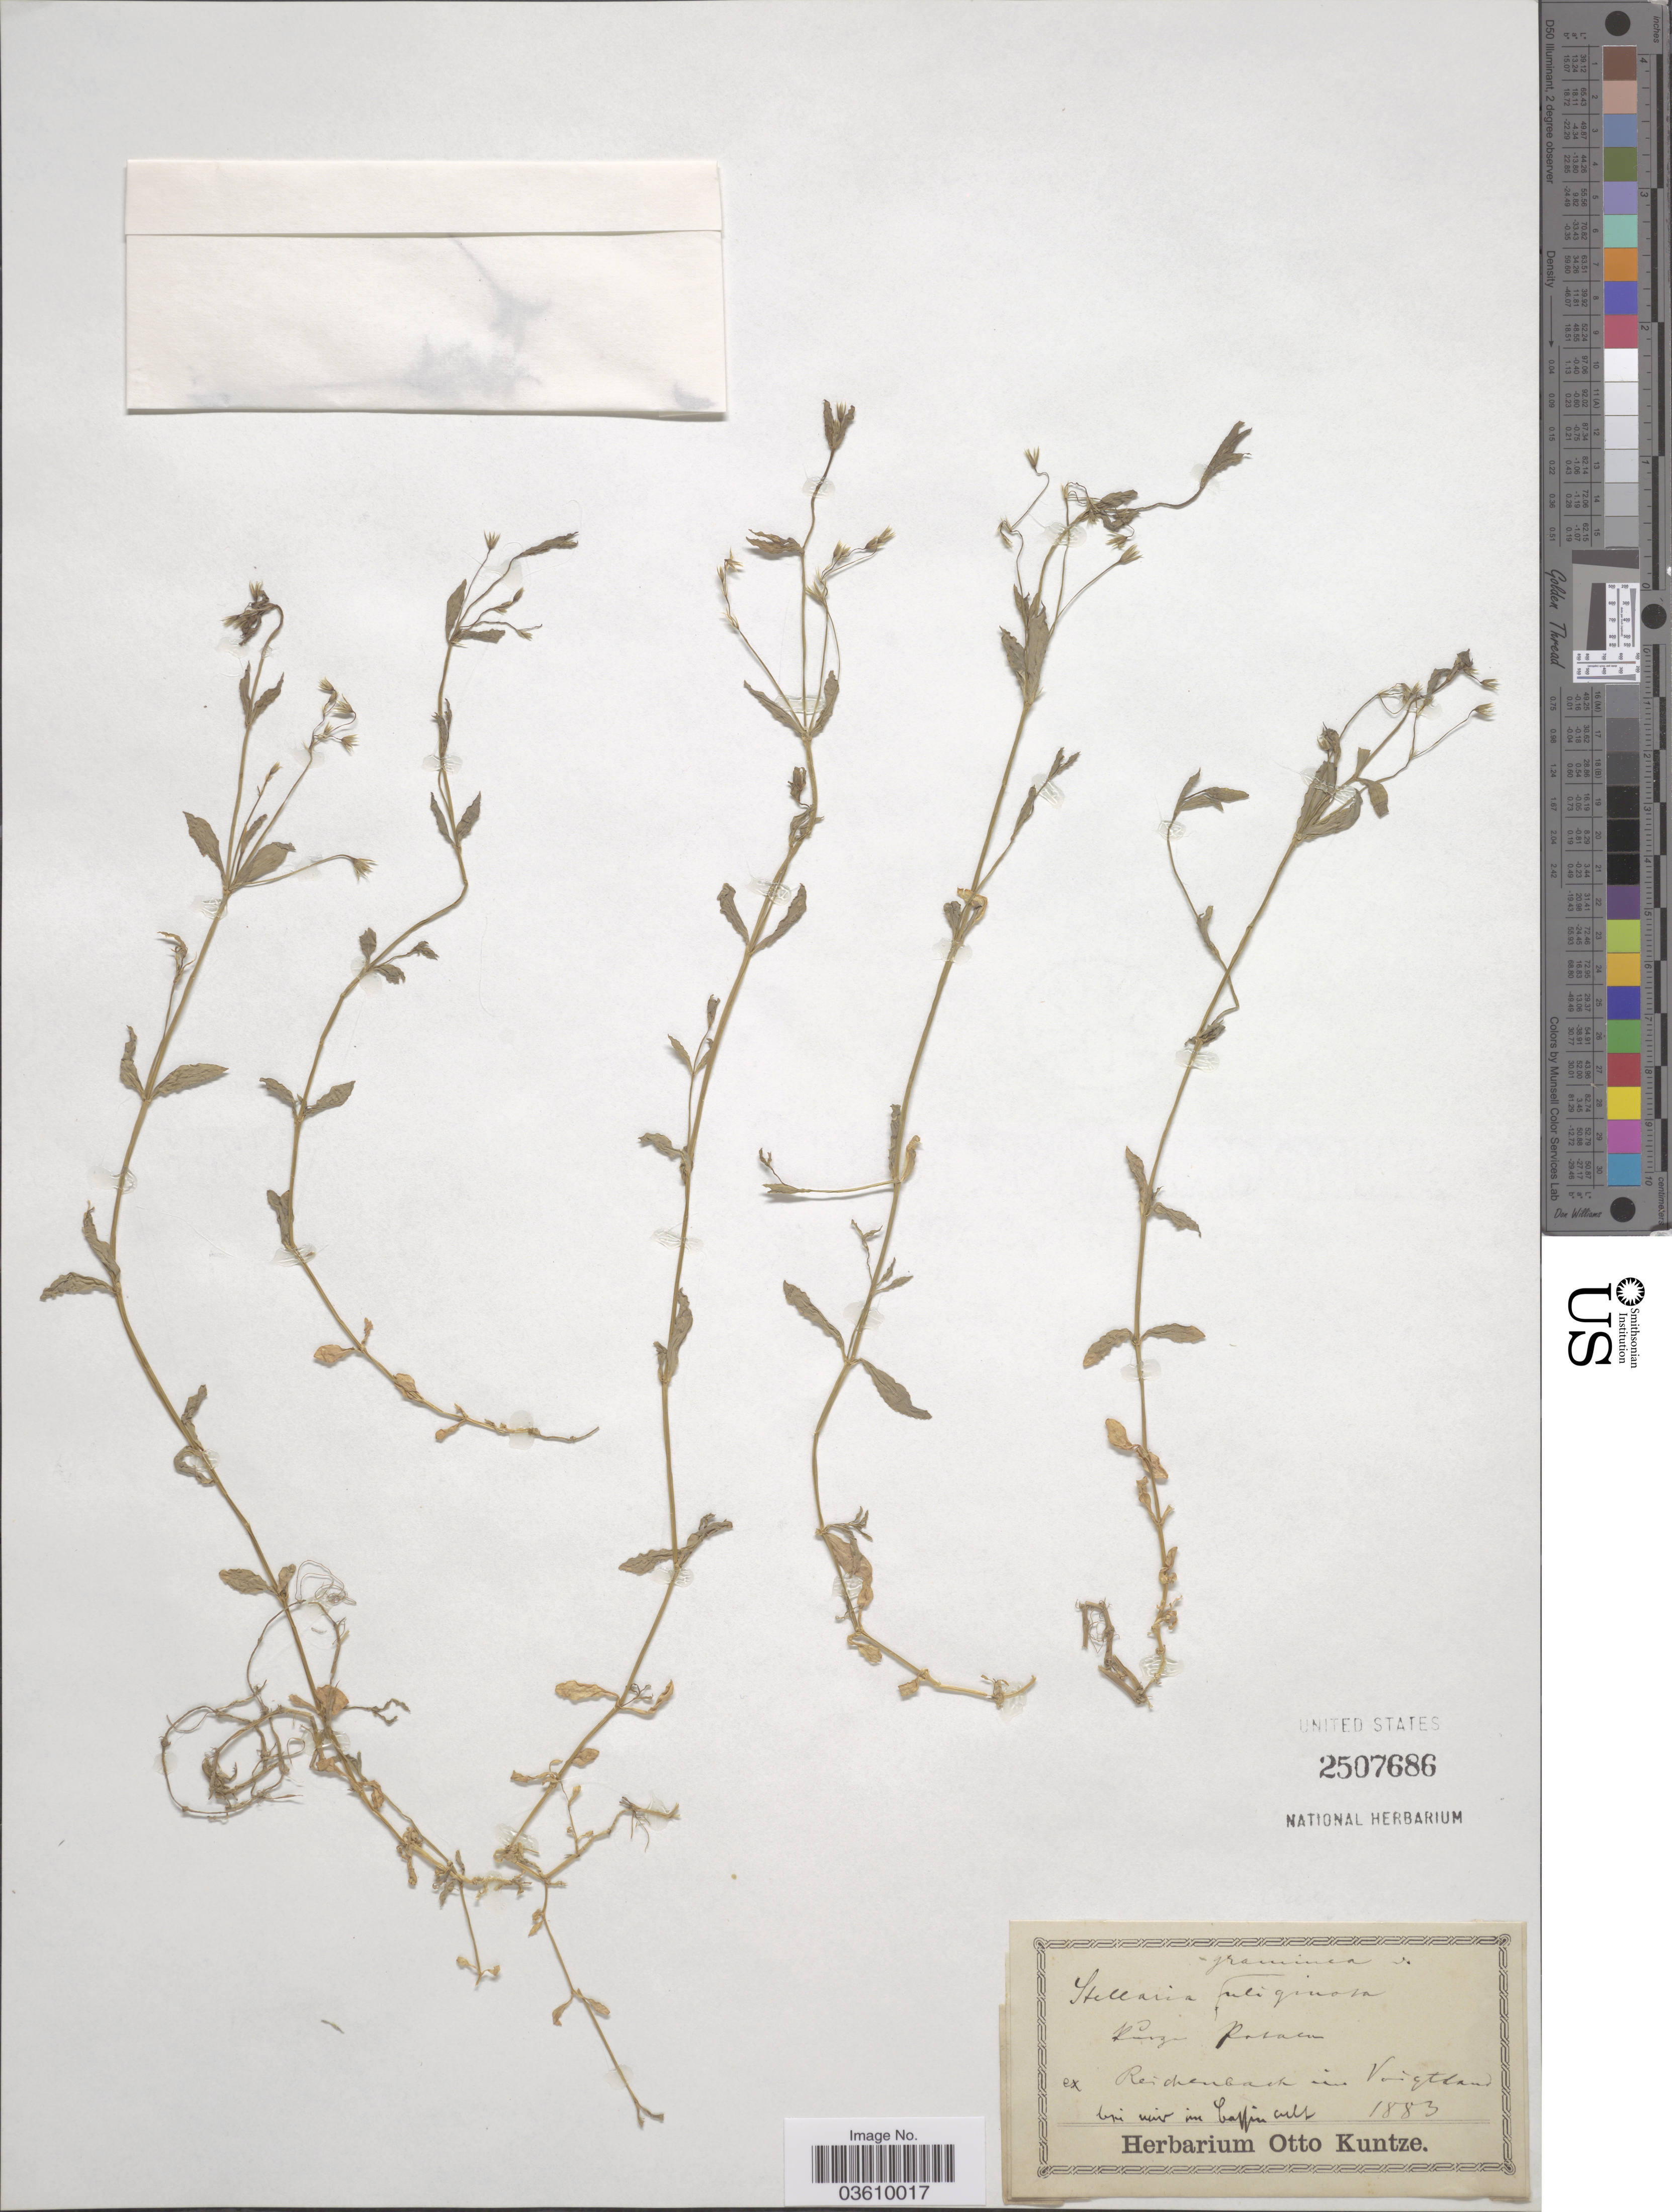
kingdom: Plantae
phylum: Tracheophyta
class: Magnoliopsida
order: Caryophyllales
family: Caryophyllaceae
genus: Stellaria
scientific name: Stellaria graminea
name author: L.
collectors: ex herb. Reichenbach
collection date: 1883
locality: In Voigtland bei univ [interpreted] im bassin cult.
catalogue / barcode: US 2507686